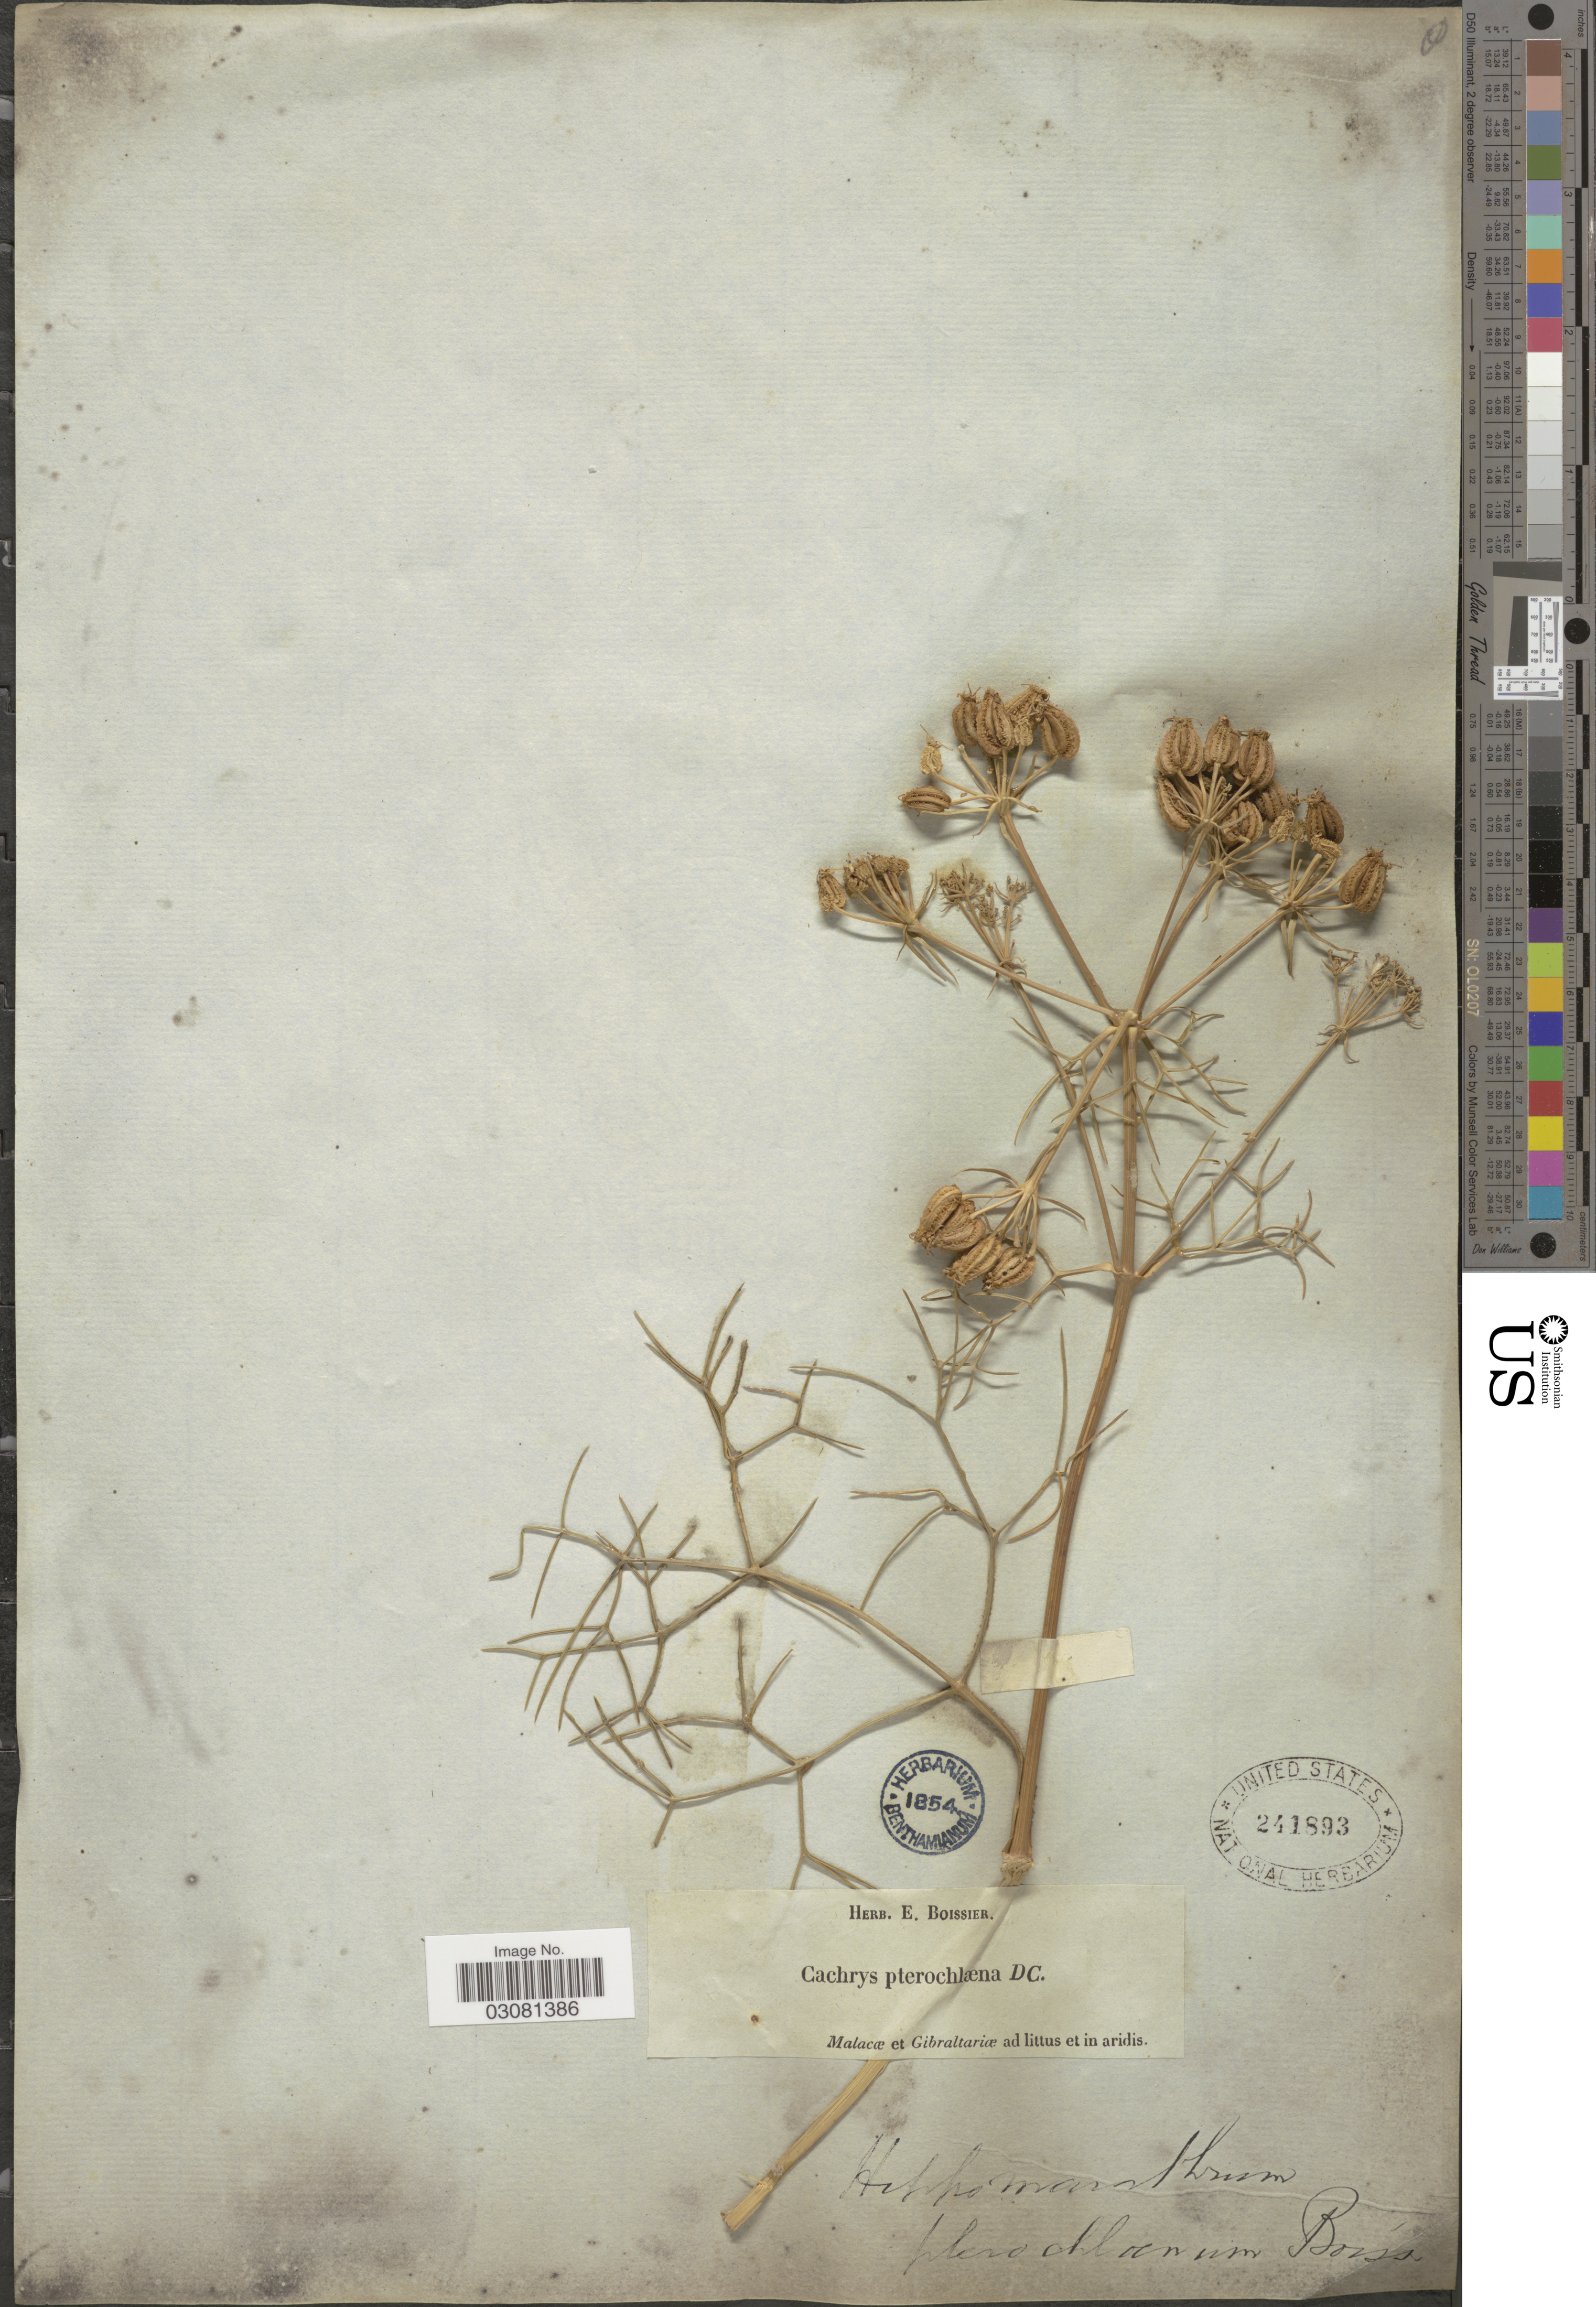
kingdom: Plantae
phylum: Tracheophyta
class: Magnoliopsida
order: Apiales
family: Apiaceae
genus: Cachrys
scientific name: Cachrys pterochlaena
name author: DC.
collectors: ex herb. E. Boissier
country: Spain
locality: Malacæ et Gibralatriæ ad littus et in aridis.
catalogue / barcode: US 241893